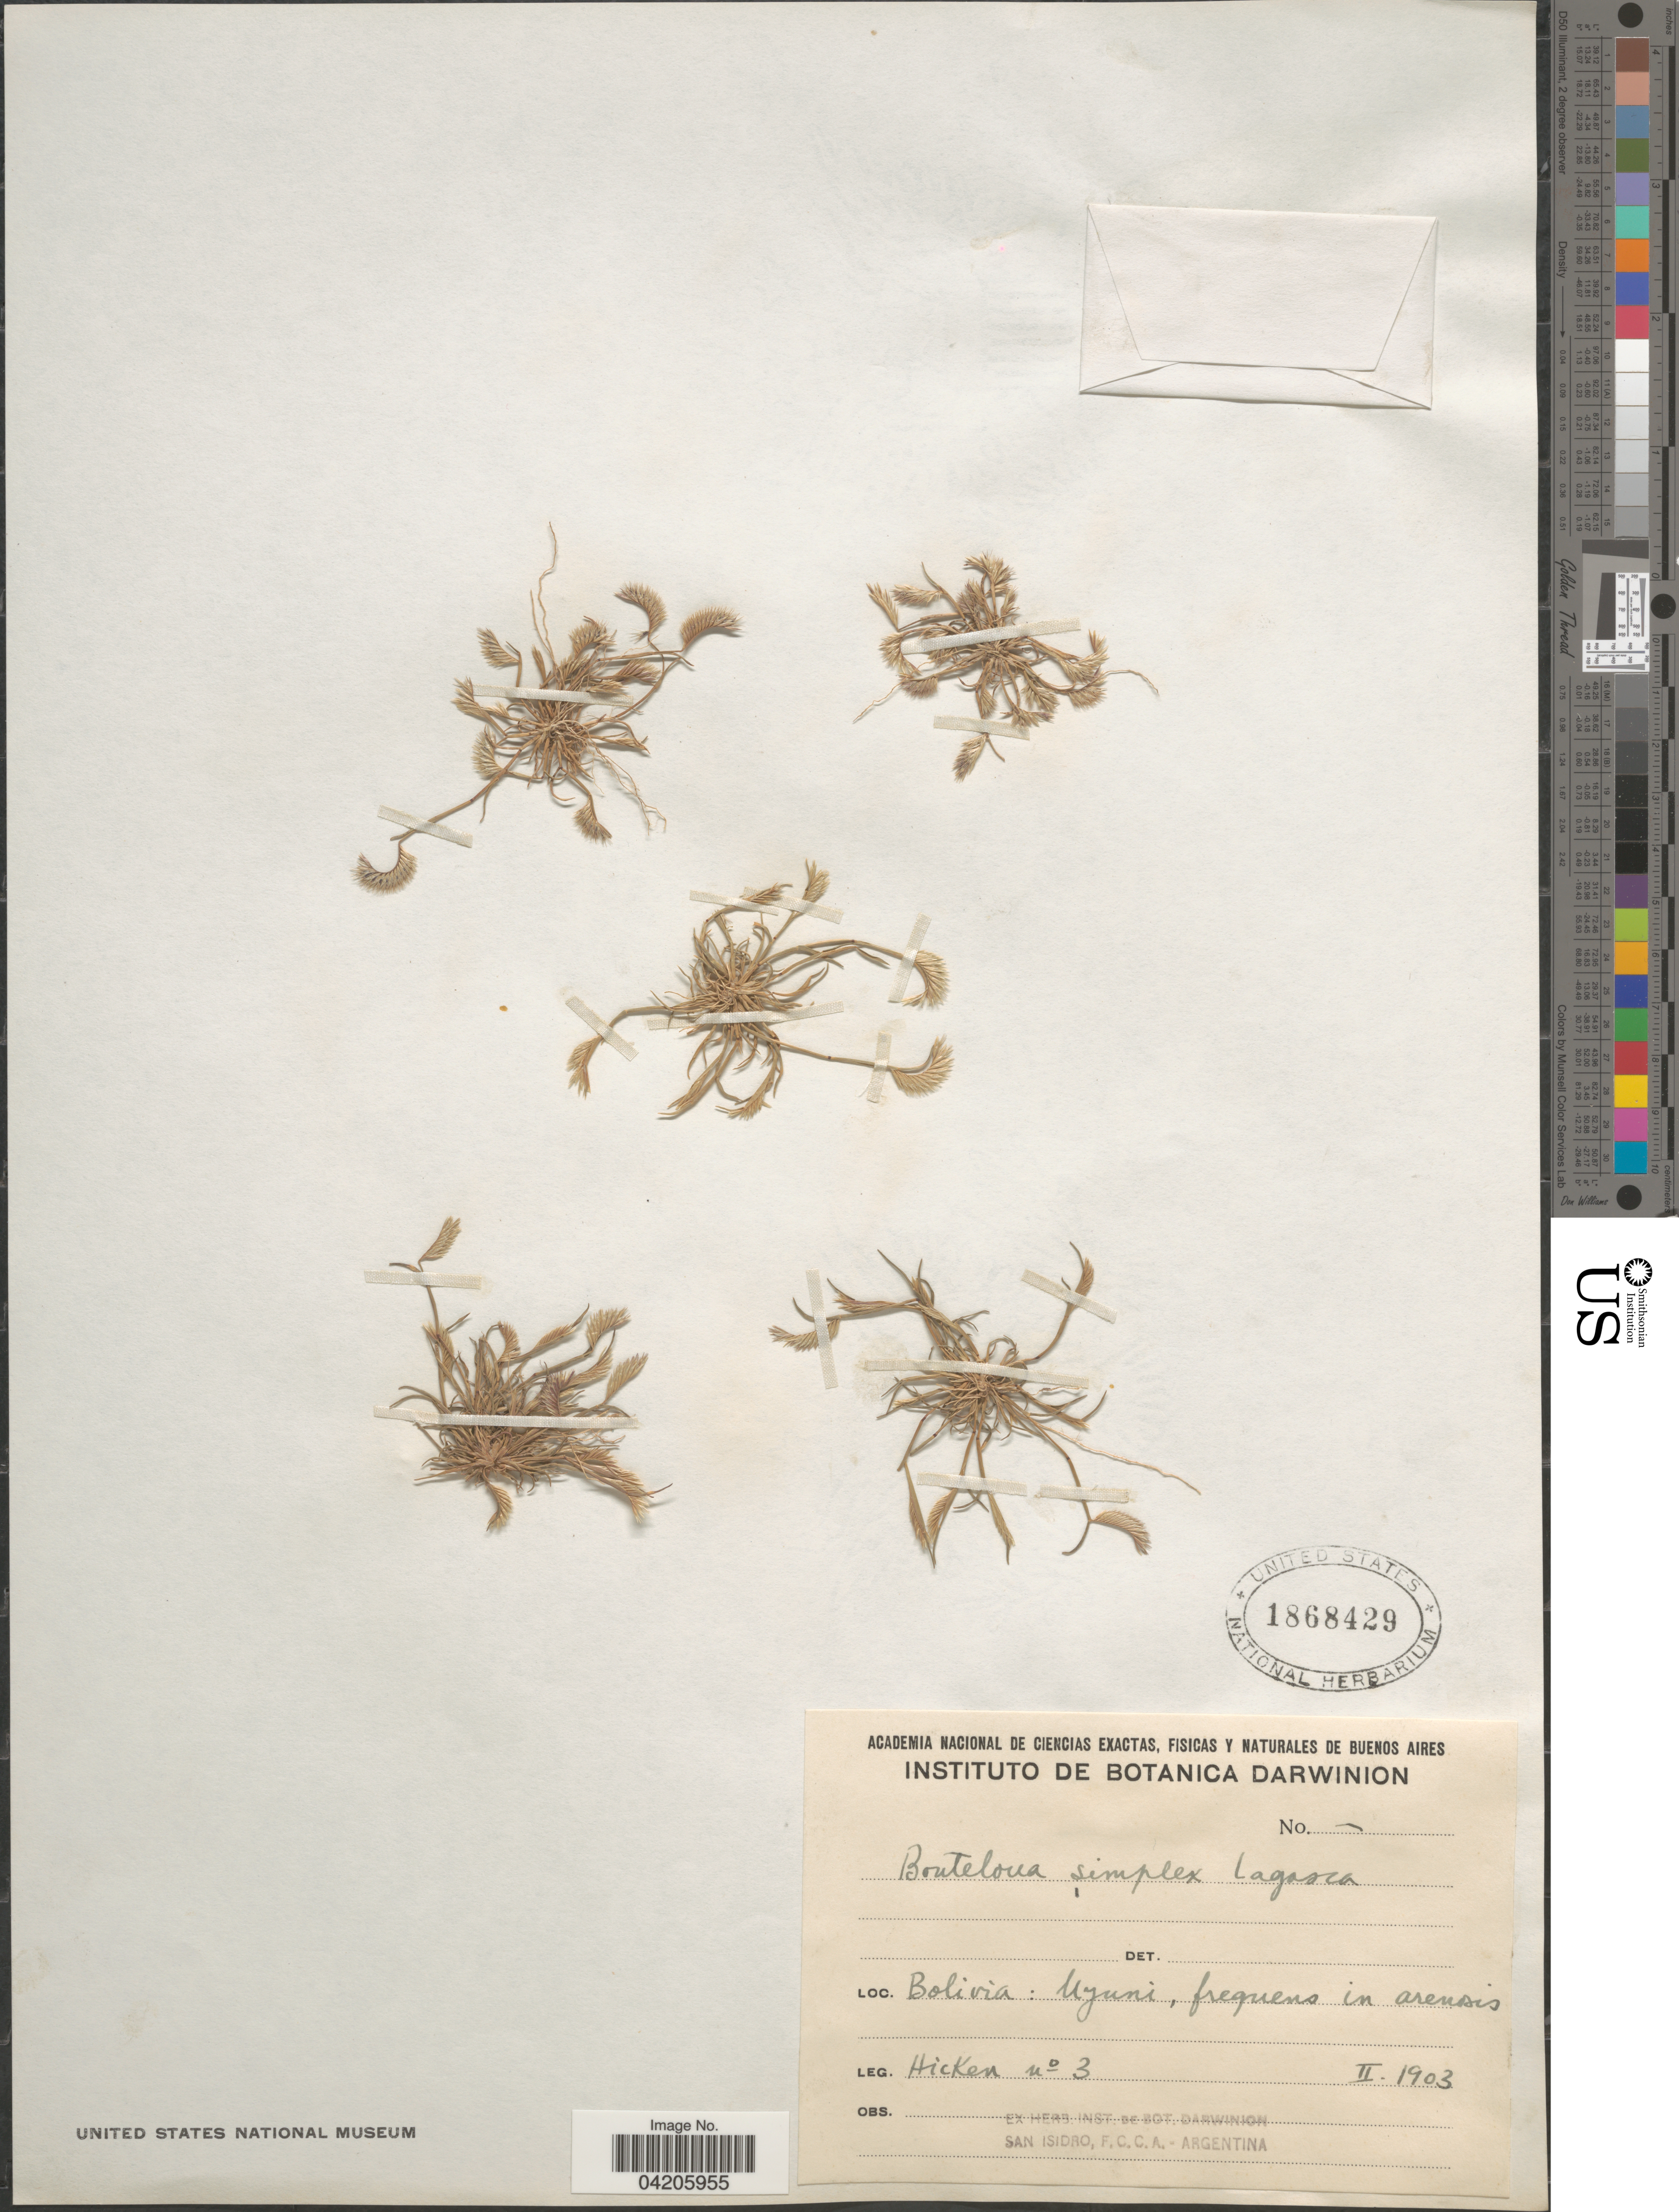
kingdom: Plantae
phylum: Tracheophyta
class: Liliopsida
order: Poales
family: Poaceae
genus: Bouteloua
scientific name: Bouteloua simplex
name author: Lag.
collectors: Hicken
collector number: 3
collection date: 1903-02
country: Bolivia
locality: Uyuni, frequens in arenosis.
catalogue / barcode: US 1868429